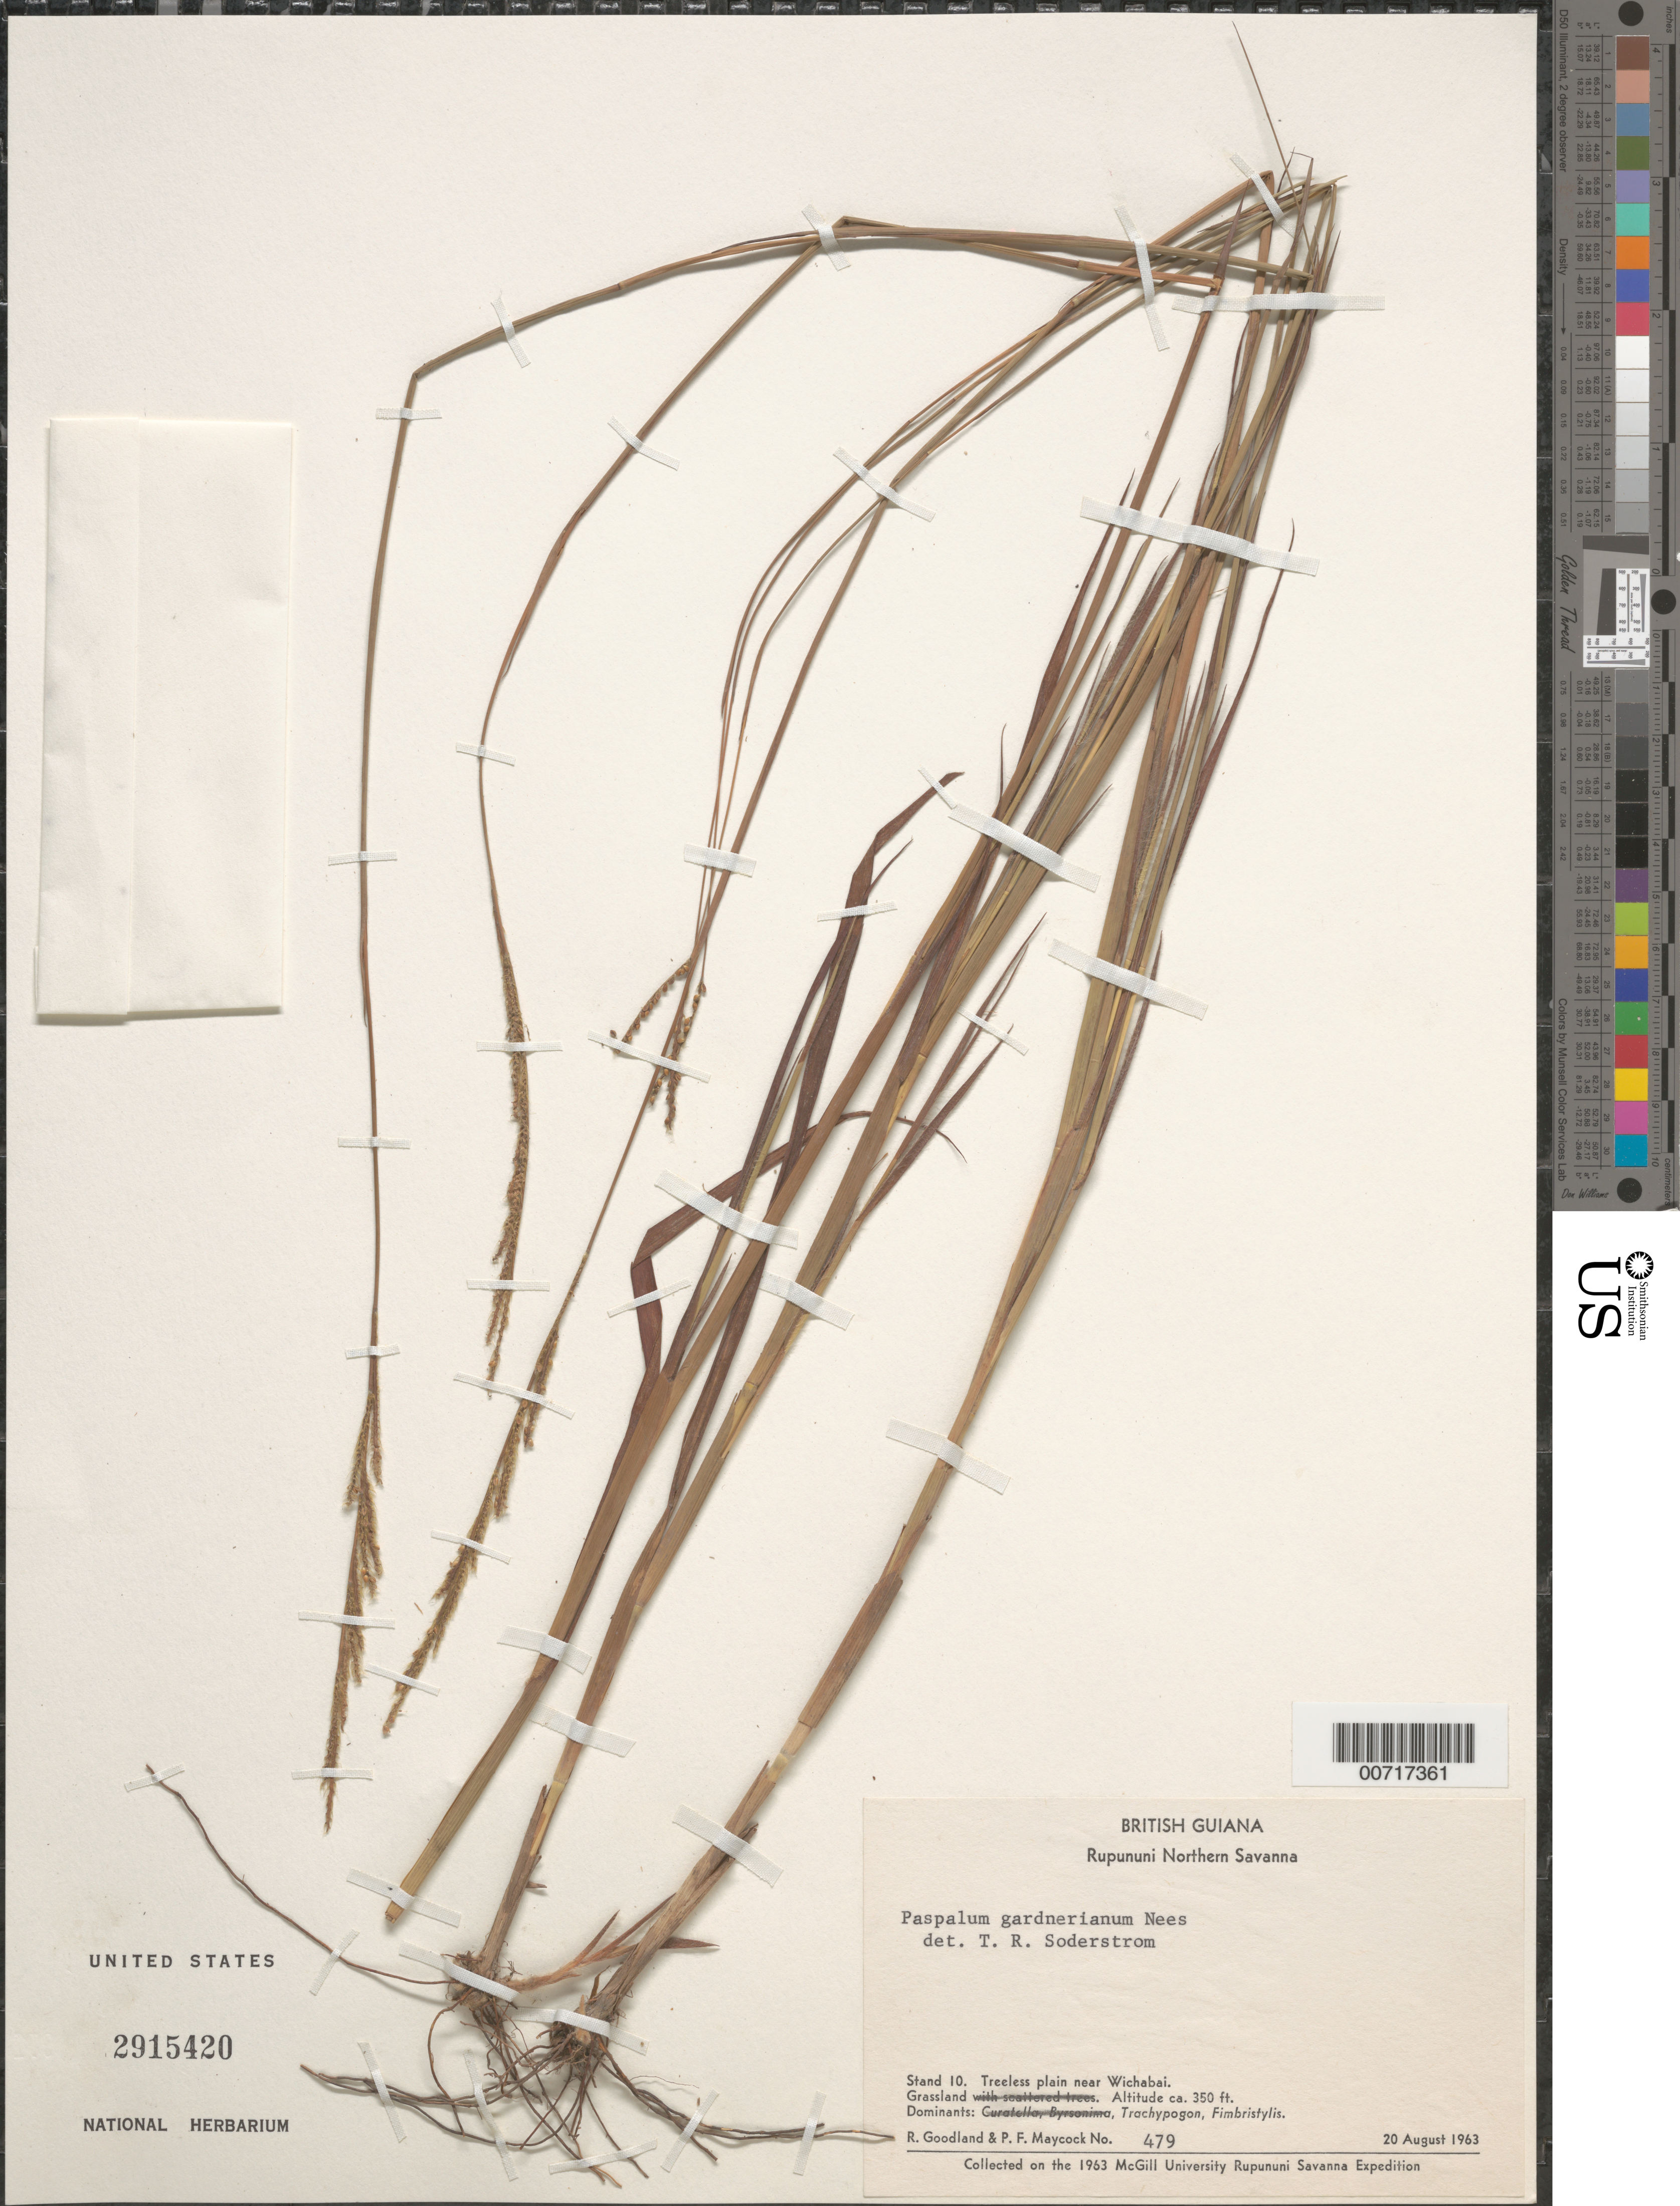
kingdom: Plantae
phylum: Tracheophyta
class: Liliopsida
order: Poales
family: Poaceae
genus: Paspalum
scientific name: Paspalum gardnerianum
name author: Nees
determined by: Soderstrom, T. R.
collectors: R. Goodland & P. Maycock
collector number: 479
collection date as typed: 20-Aug-63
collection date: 1963-08-20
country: Guyana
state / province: U. Takutu-U. Essequibo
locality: Rupununi Northern Savanna, Wichabai, Stand 10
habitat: Treeless plain, Dominants: Trachypogon, Fimbristylis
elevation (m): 107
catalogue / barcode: US 2915420